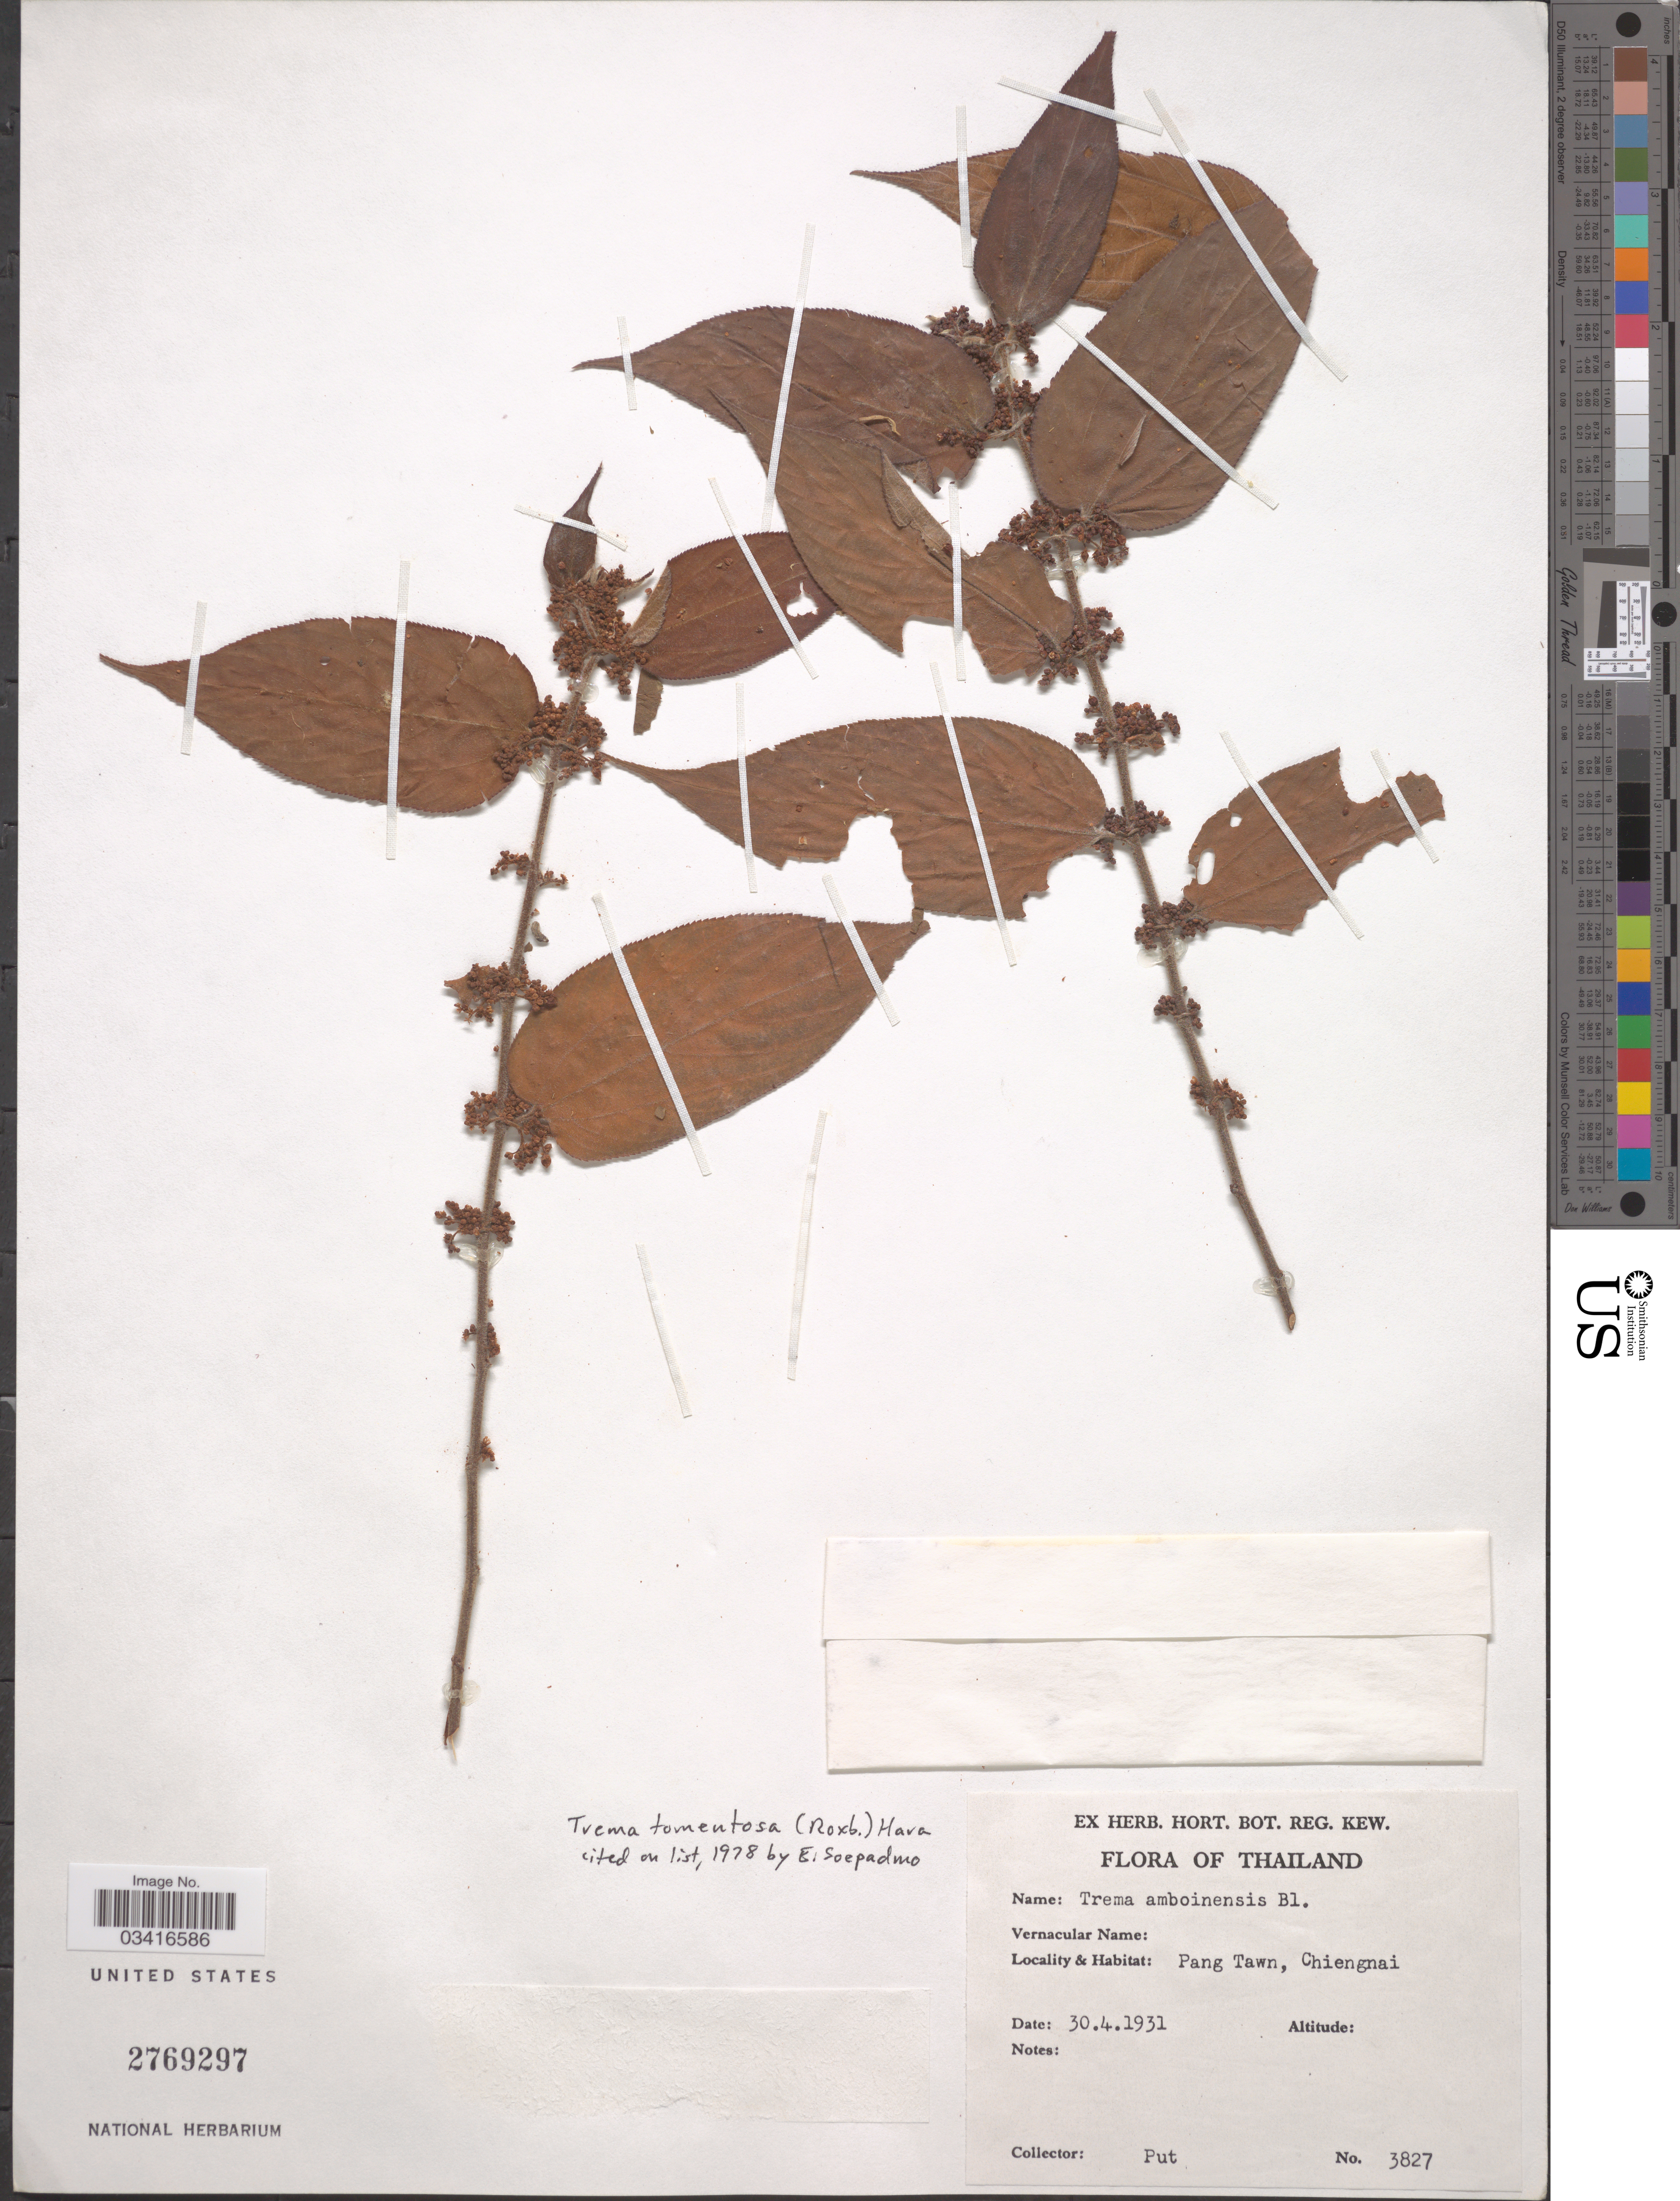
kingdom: Plantae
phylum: Tracheophyta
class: Magnoliopsida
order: Rosales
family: Cannabaceae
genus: Trema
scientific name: Trema tomentosum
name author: (Roxb.) Y. Hara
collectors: -. Put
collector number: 3827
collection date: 1931-04-30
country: Thailand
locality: Pang Tawn, Chiengnai.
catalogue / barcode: US 2769297